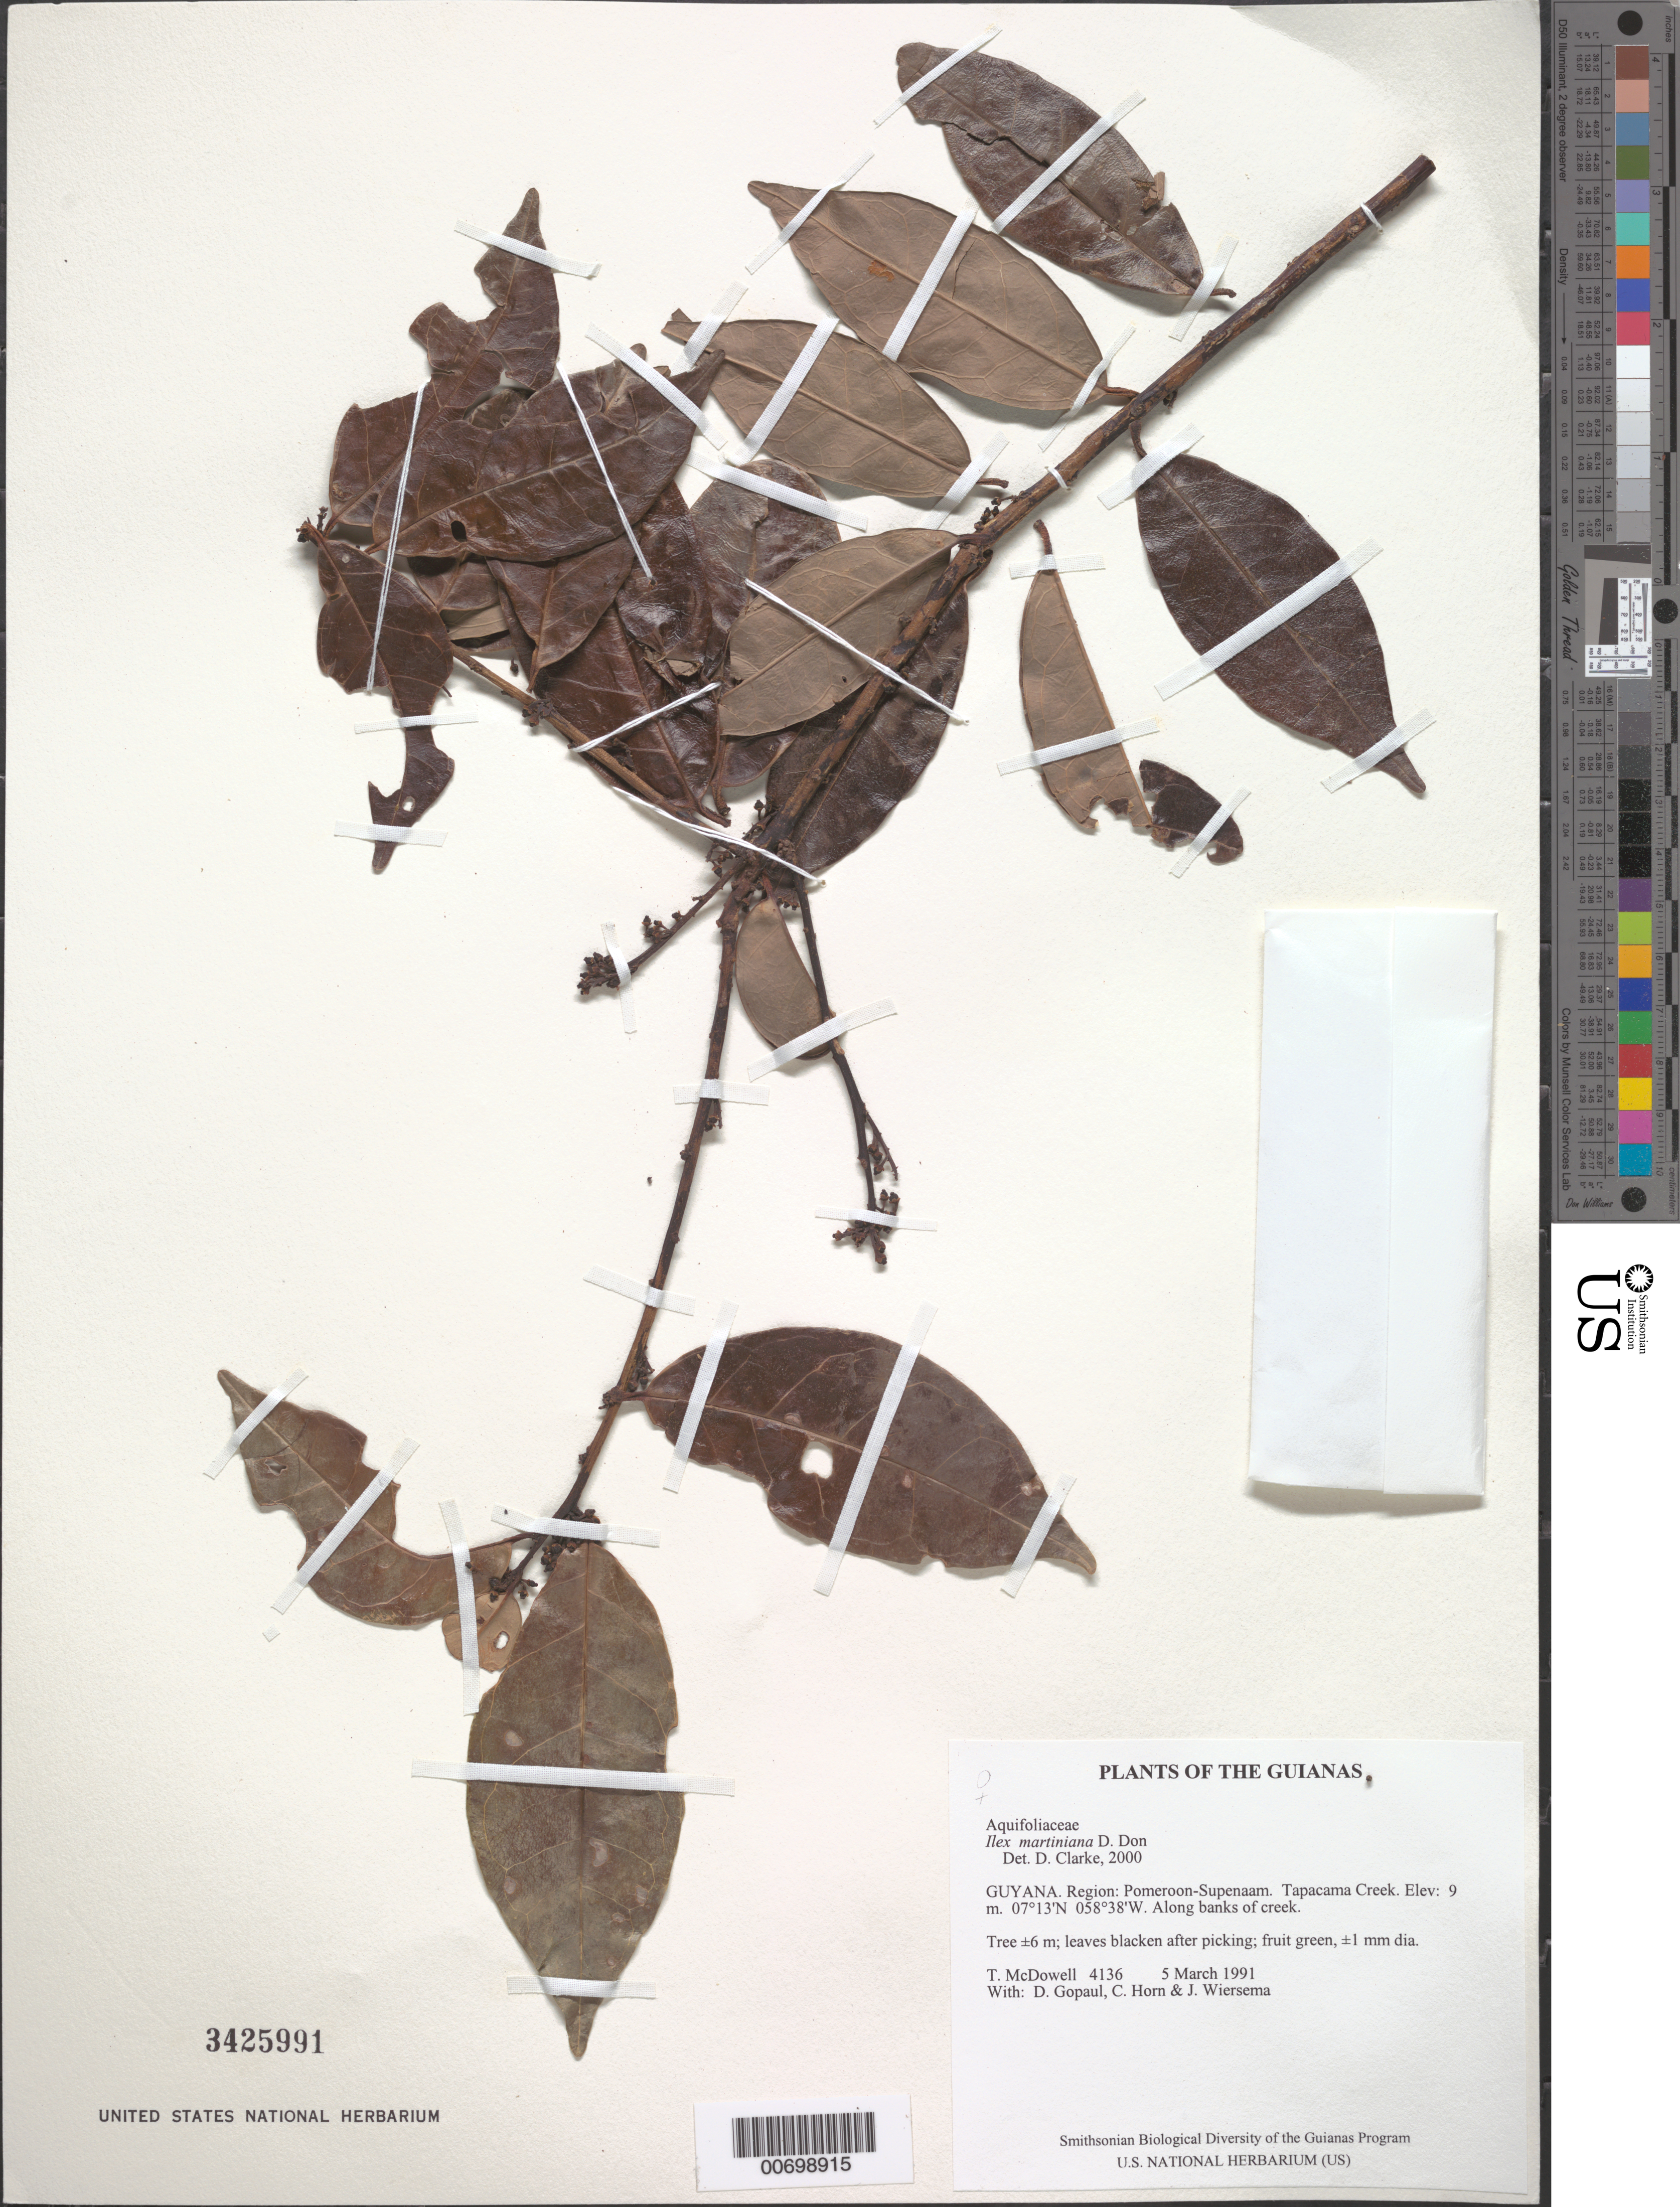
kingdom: Plantae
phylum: Tracheophyta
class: Magnoliopsida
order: Aquifoliales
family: Aquifoliaceae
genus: Ilex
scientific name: Ilex martiniana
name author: D. Don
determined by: Barriera, Gabrielle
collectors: T. McDowell, D. Gopaul, C. N. Horn & J. H. Wiersema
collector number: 4136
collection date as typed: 6 March 1991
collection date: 1991-03-06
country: Guyana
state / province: Pomeroon-Supenaam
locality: Tapacuma Creek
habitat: Along banks of creek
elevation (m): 9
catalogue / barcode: US 3425991